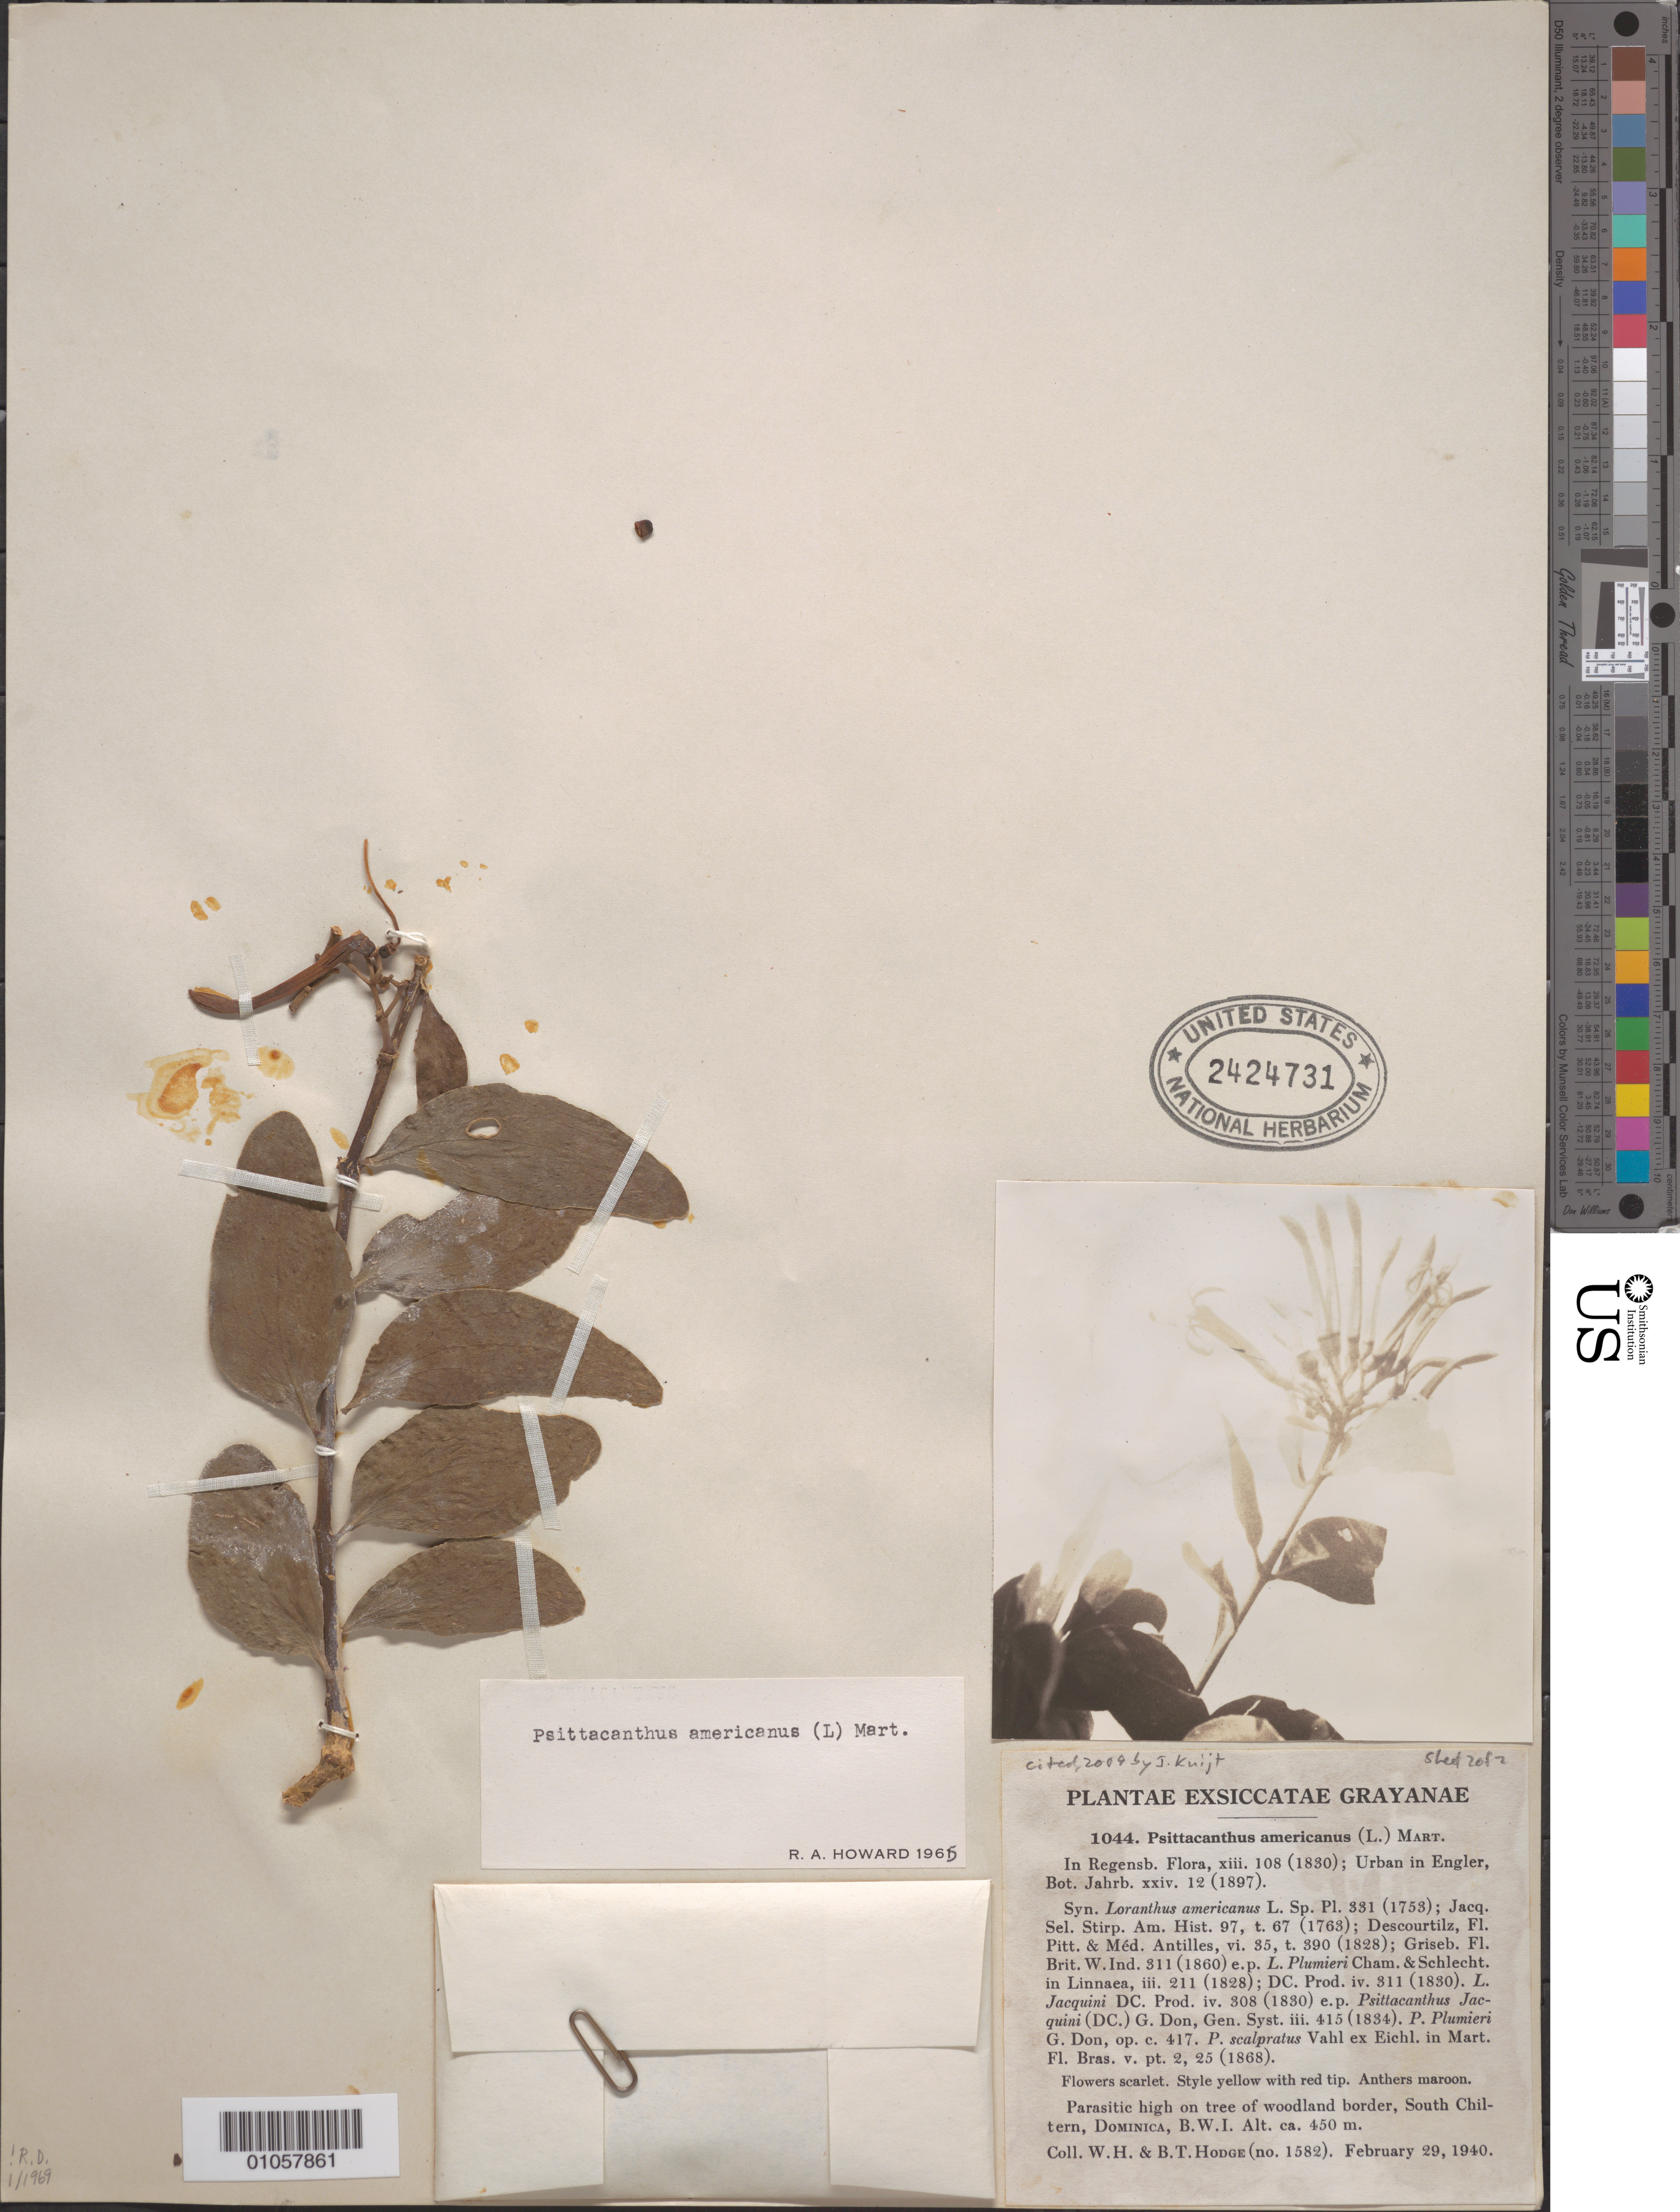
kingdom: Plantae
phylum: Tracheophyta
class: Magnoliopsida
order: Dipsacales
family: Caprifoliaceae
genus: Psitticanthus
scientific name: Psitticanthus americanus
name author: Mart.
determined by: Kuijt, Job, (CANADA)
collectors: W. Hodge & B. Hodge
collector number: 1582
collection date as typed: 29 Feb 1940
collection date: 1940-02-29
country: Dominica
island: Dominica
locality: South Chiltern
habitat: Parasitic on tree of woodland border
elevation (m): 450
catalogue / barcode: US 2424731